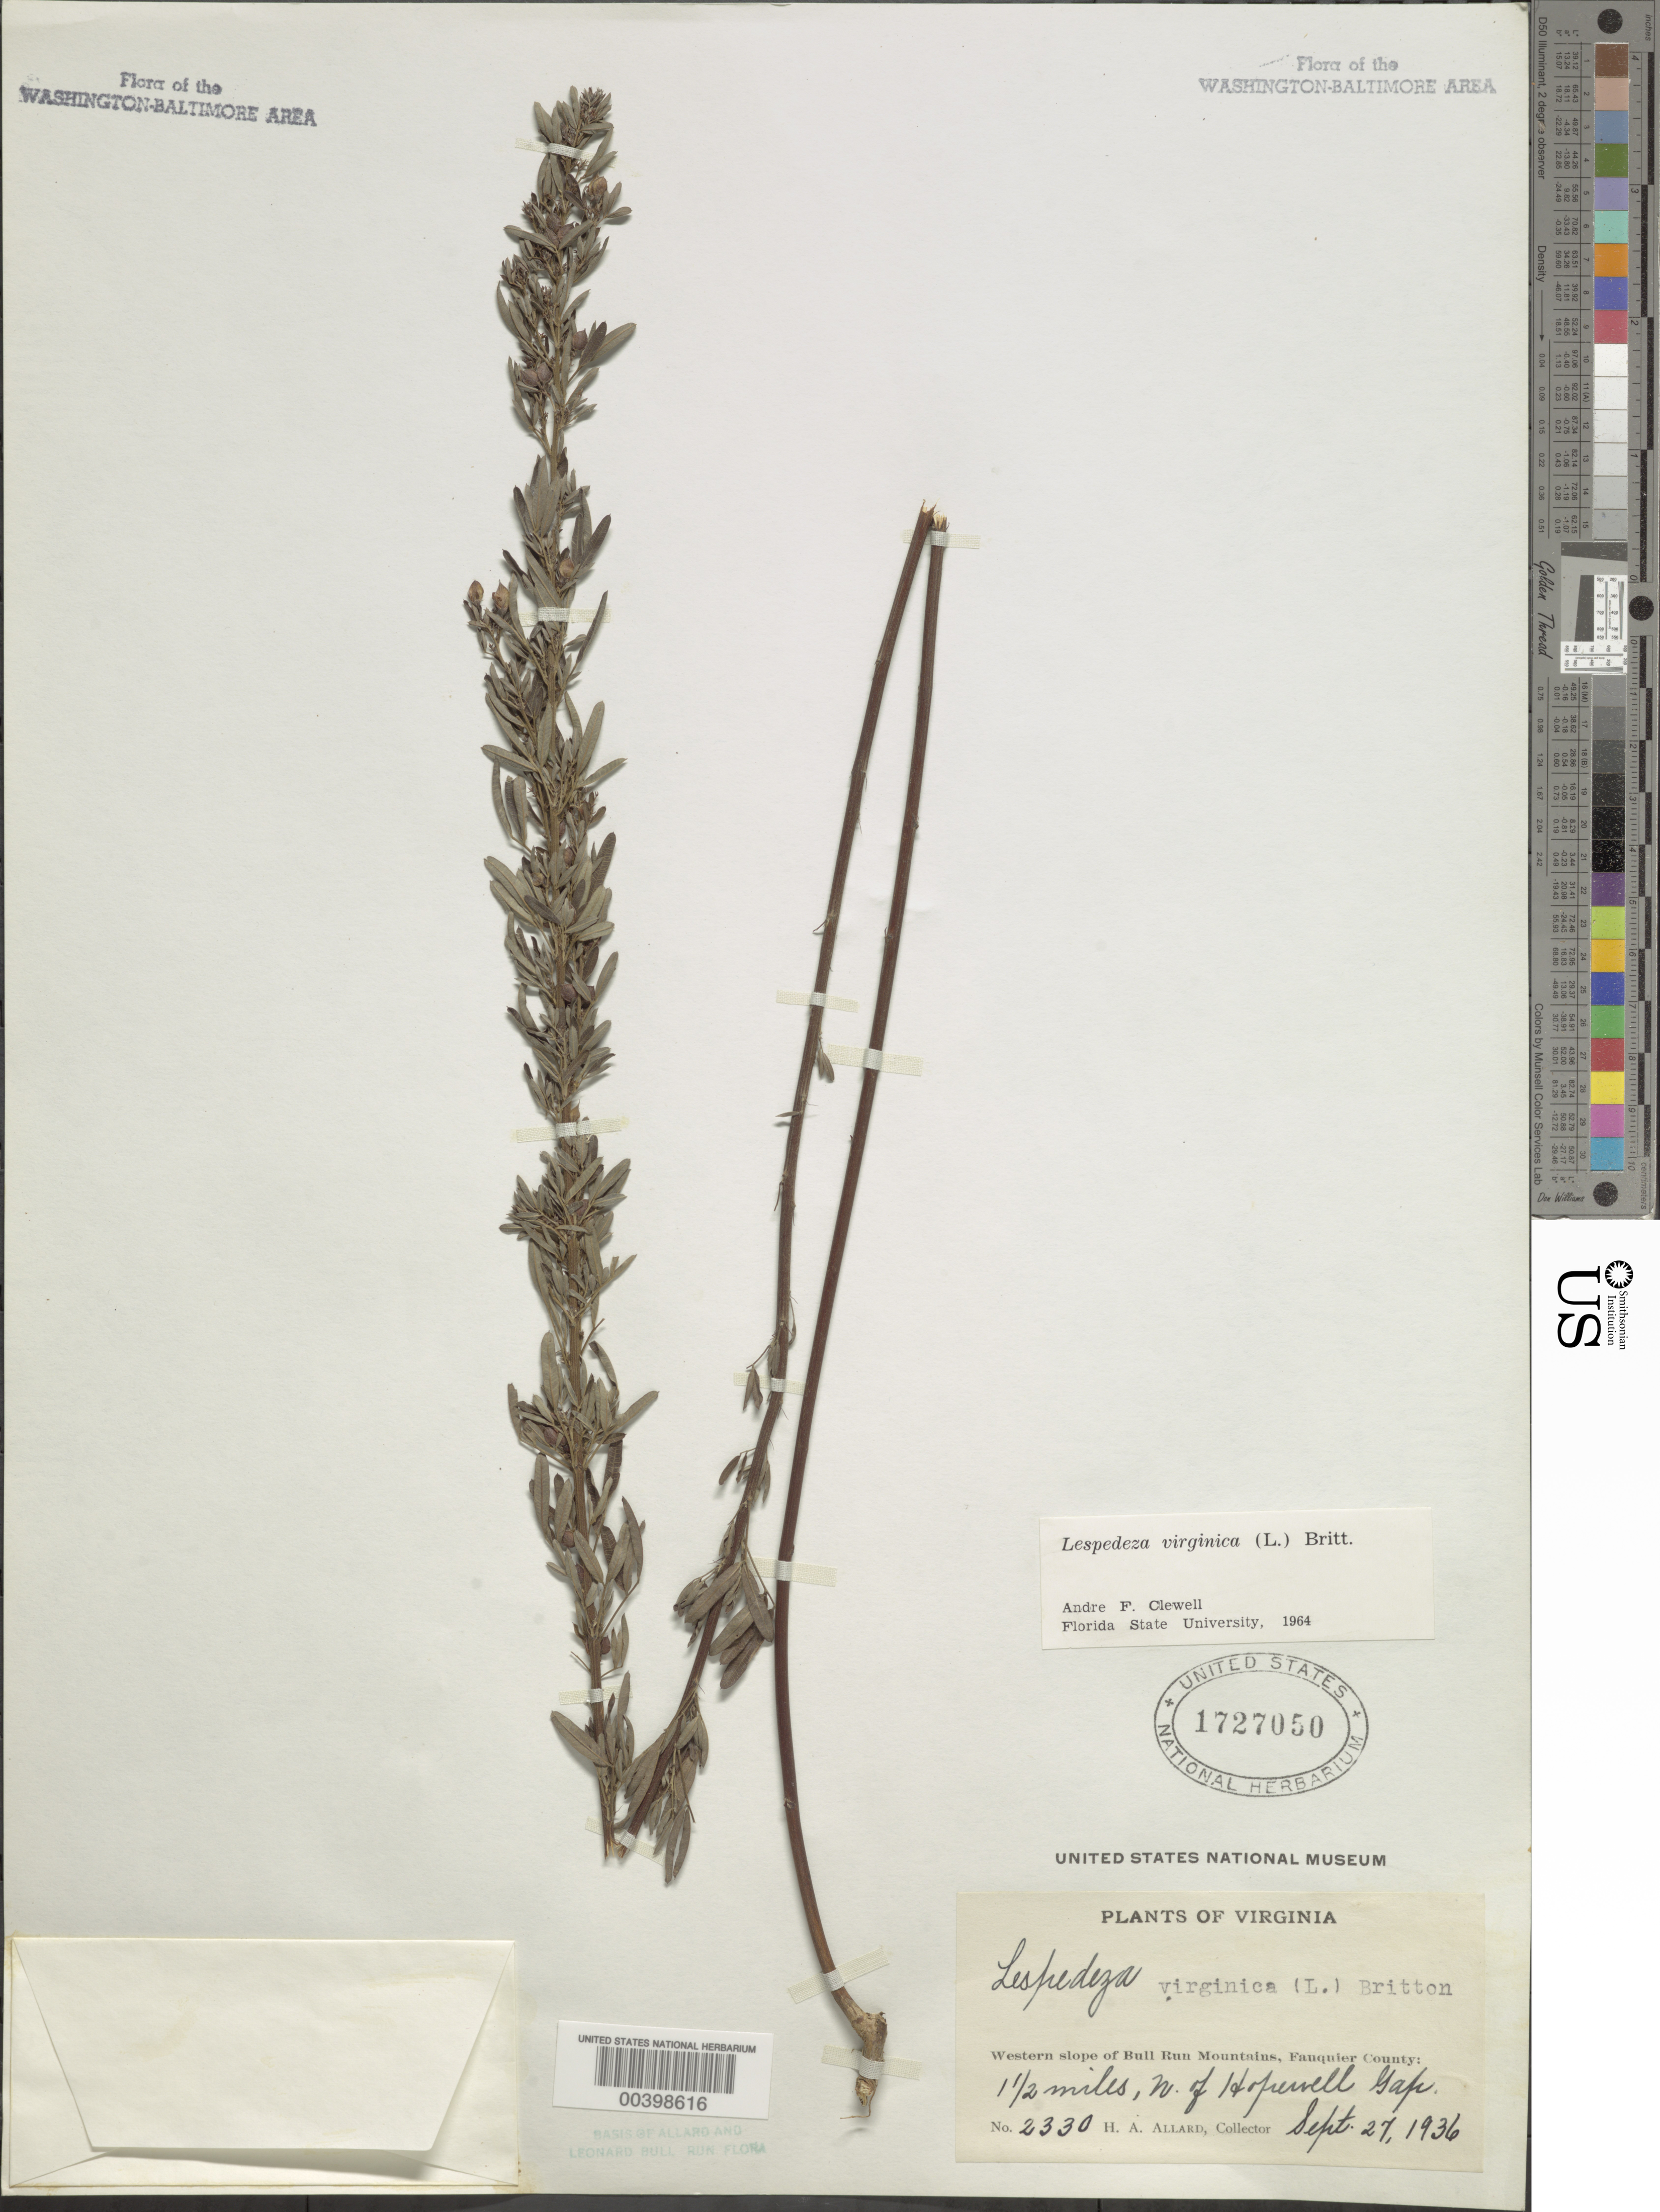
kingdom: Plantae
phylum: Tracheophyta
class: Magnoliopsida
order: Fabales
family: Fabaceae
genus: Lespedeza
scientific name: Lespedeza virginica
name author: (L.) Britton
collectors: H. A. Allard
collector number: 2330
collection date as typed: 27 Sep 1936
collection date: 1936-09-27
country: United States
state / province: Virginia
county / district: Fauquier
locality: North of Hopewell Gap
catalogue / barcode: US 1727050